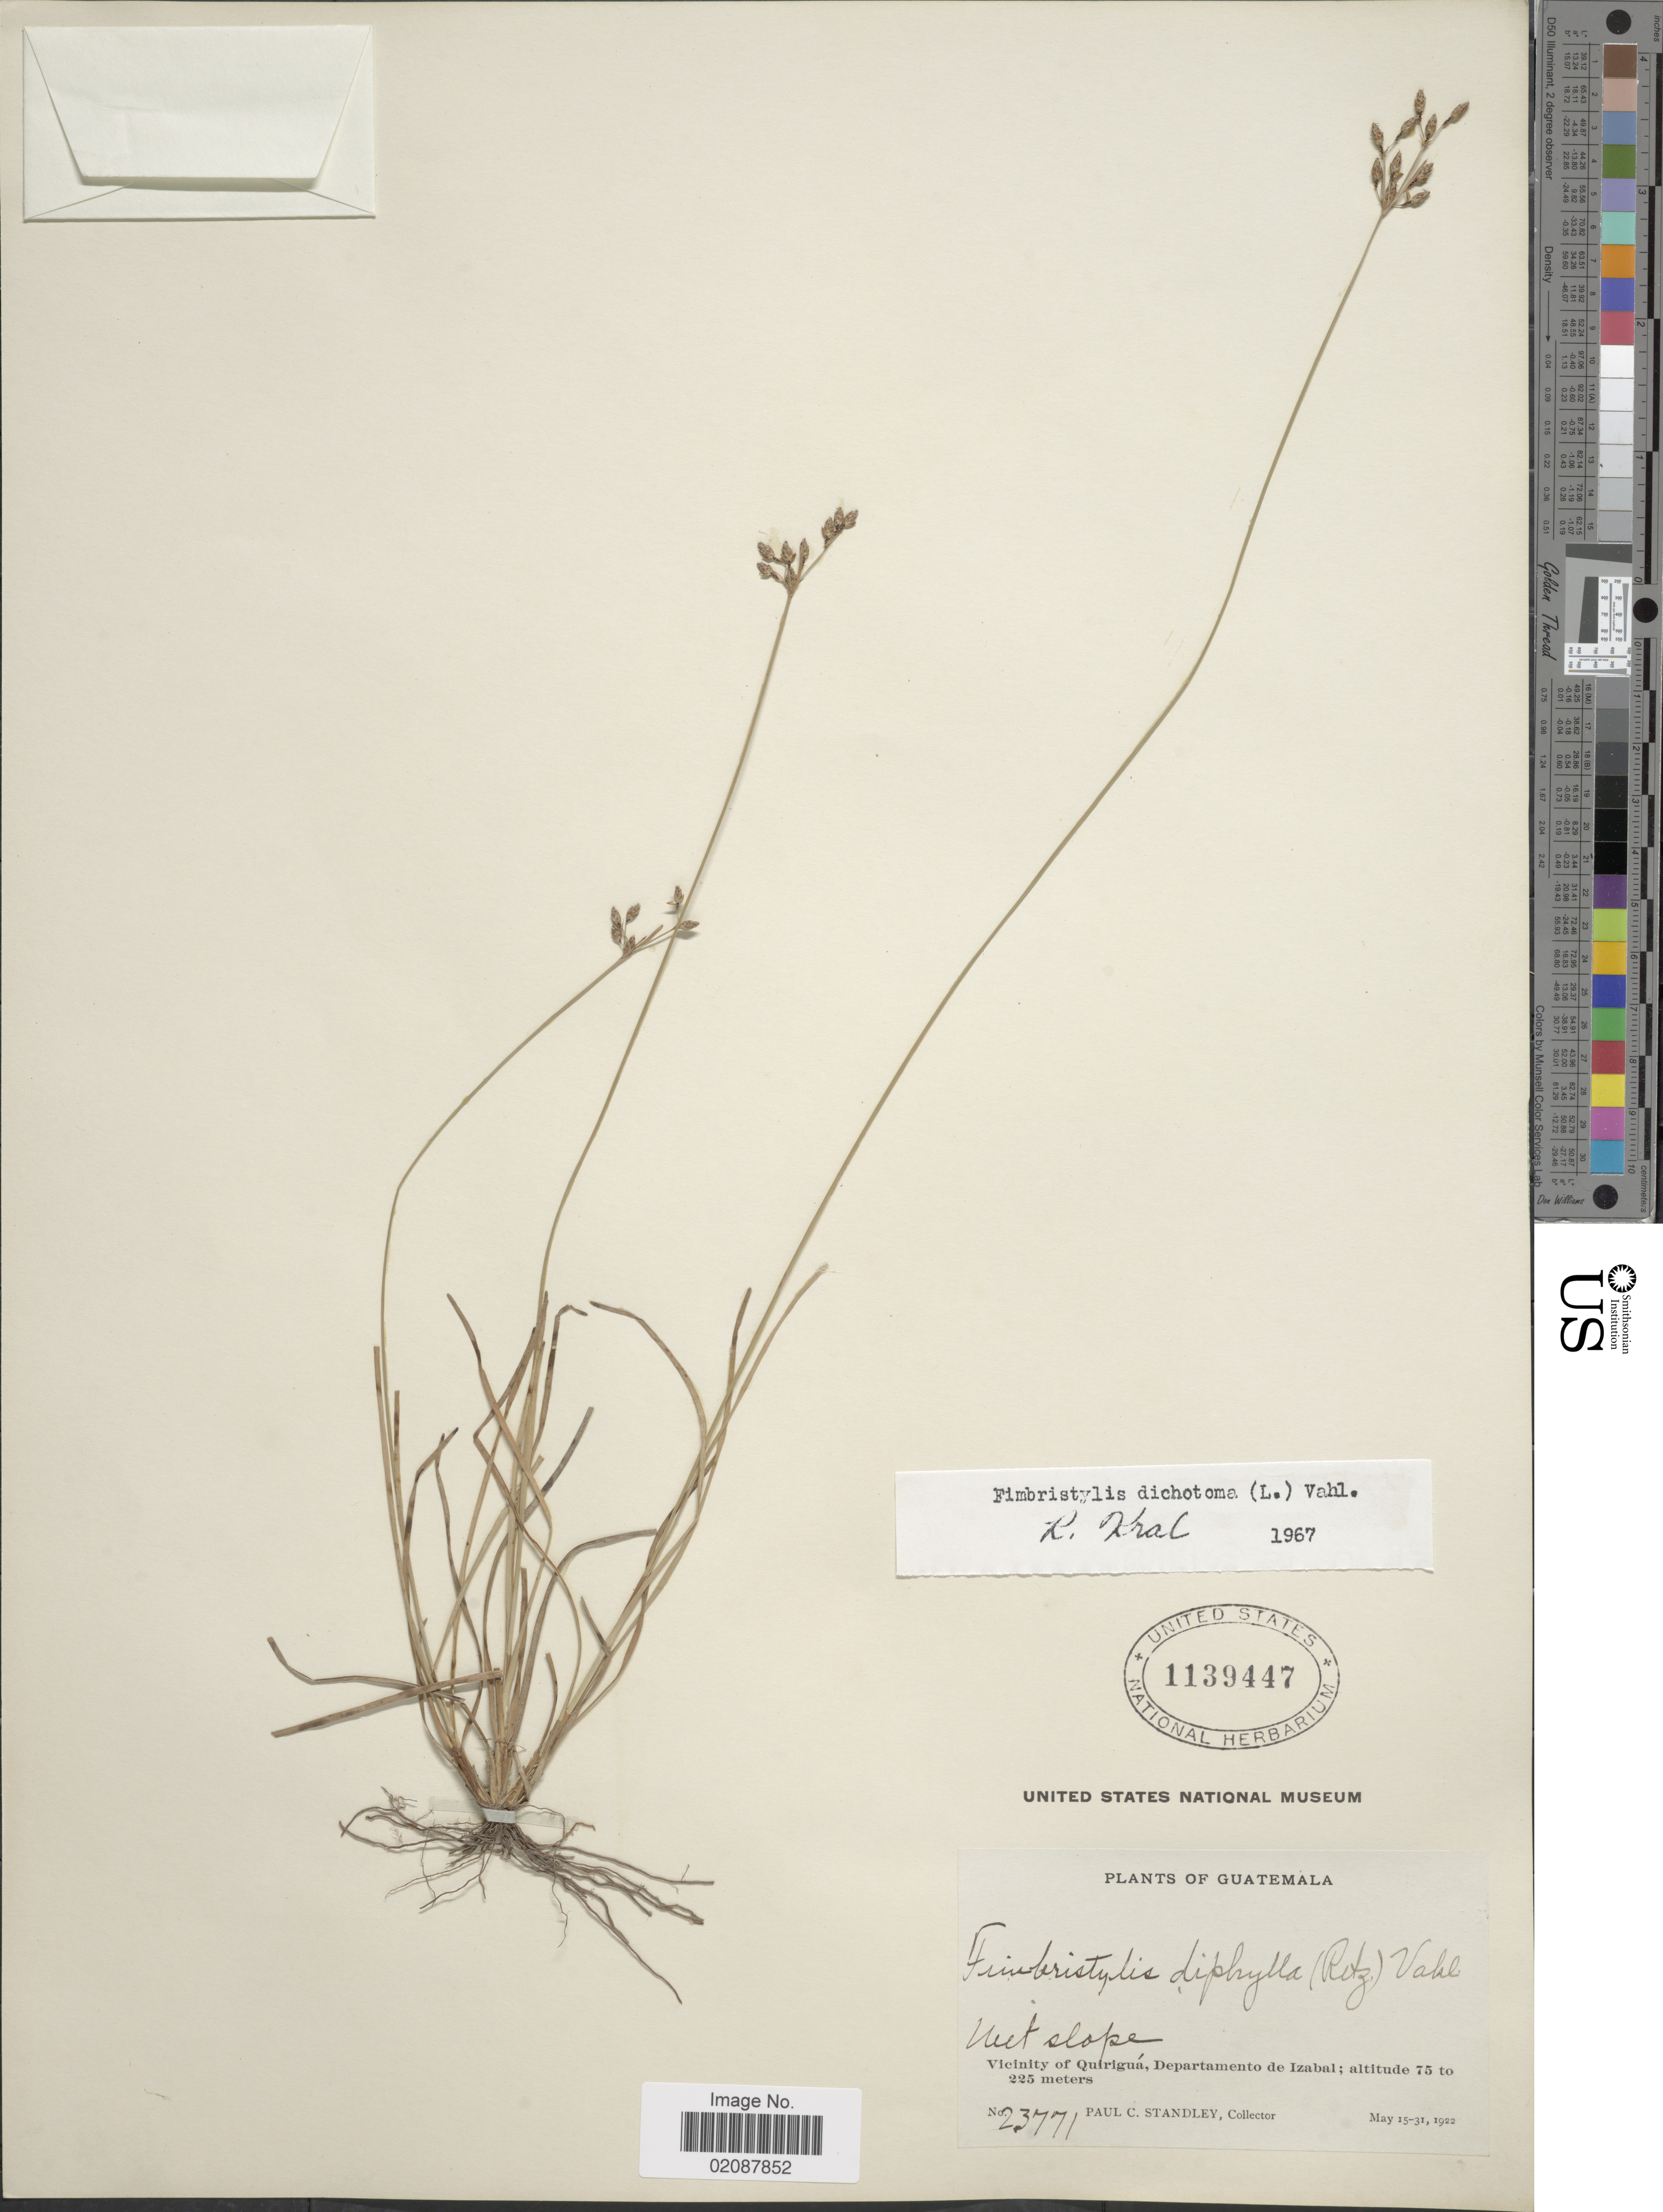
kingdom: Plantae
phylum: Tracheophyta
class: Liliopsida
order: Poales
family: Cyperaceae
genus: Fimbristylis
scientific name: Fimbristylis dichotoma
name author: (L.) Vahl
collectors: P. C. Standley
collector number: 23771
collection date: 1922-05-15/1922-05-31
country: Guatemala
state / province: Izabal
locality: Wet slope. Vicinity of Qirigua, Departamento de Izabal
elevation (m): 75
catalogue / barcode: US 1139447